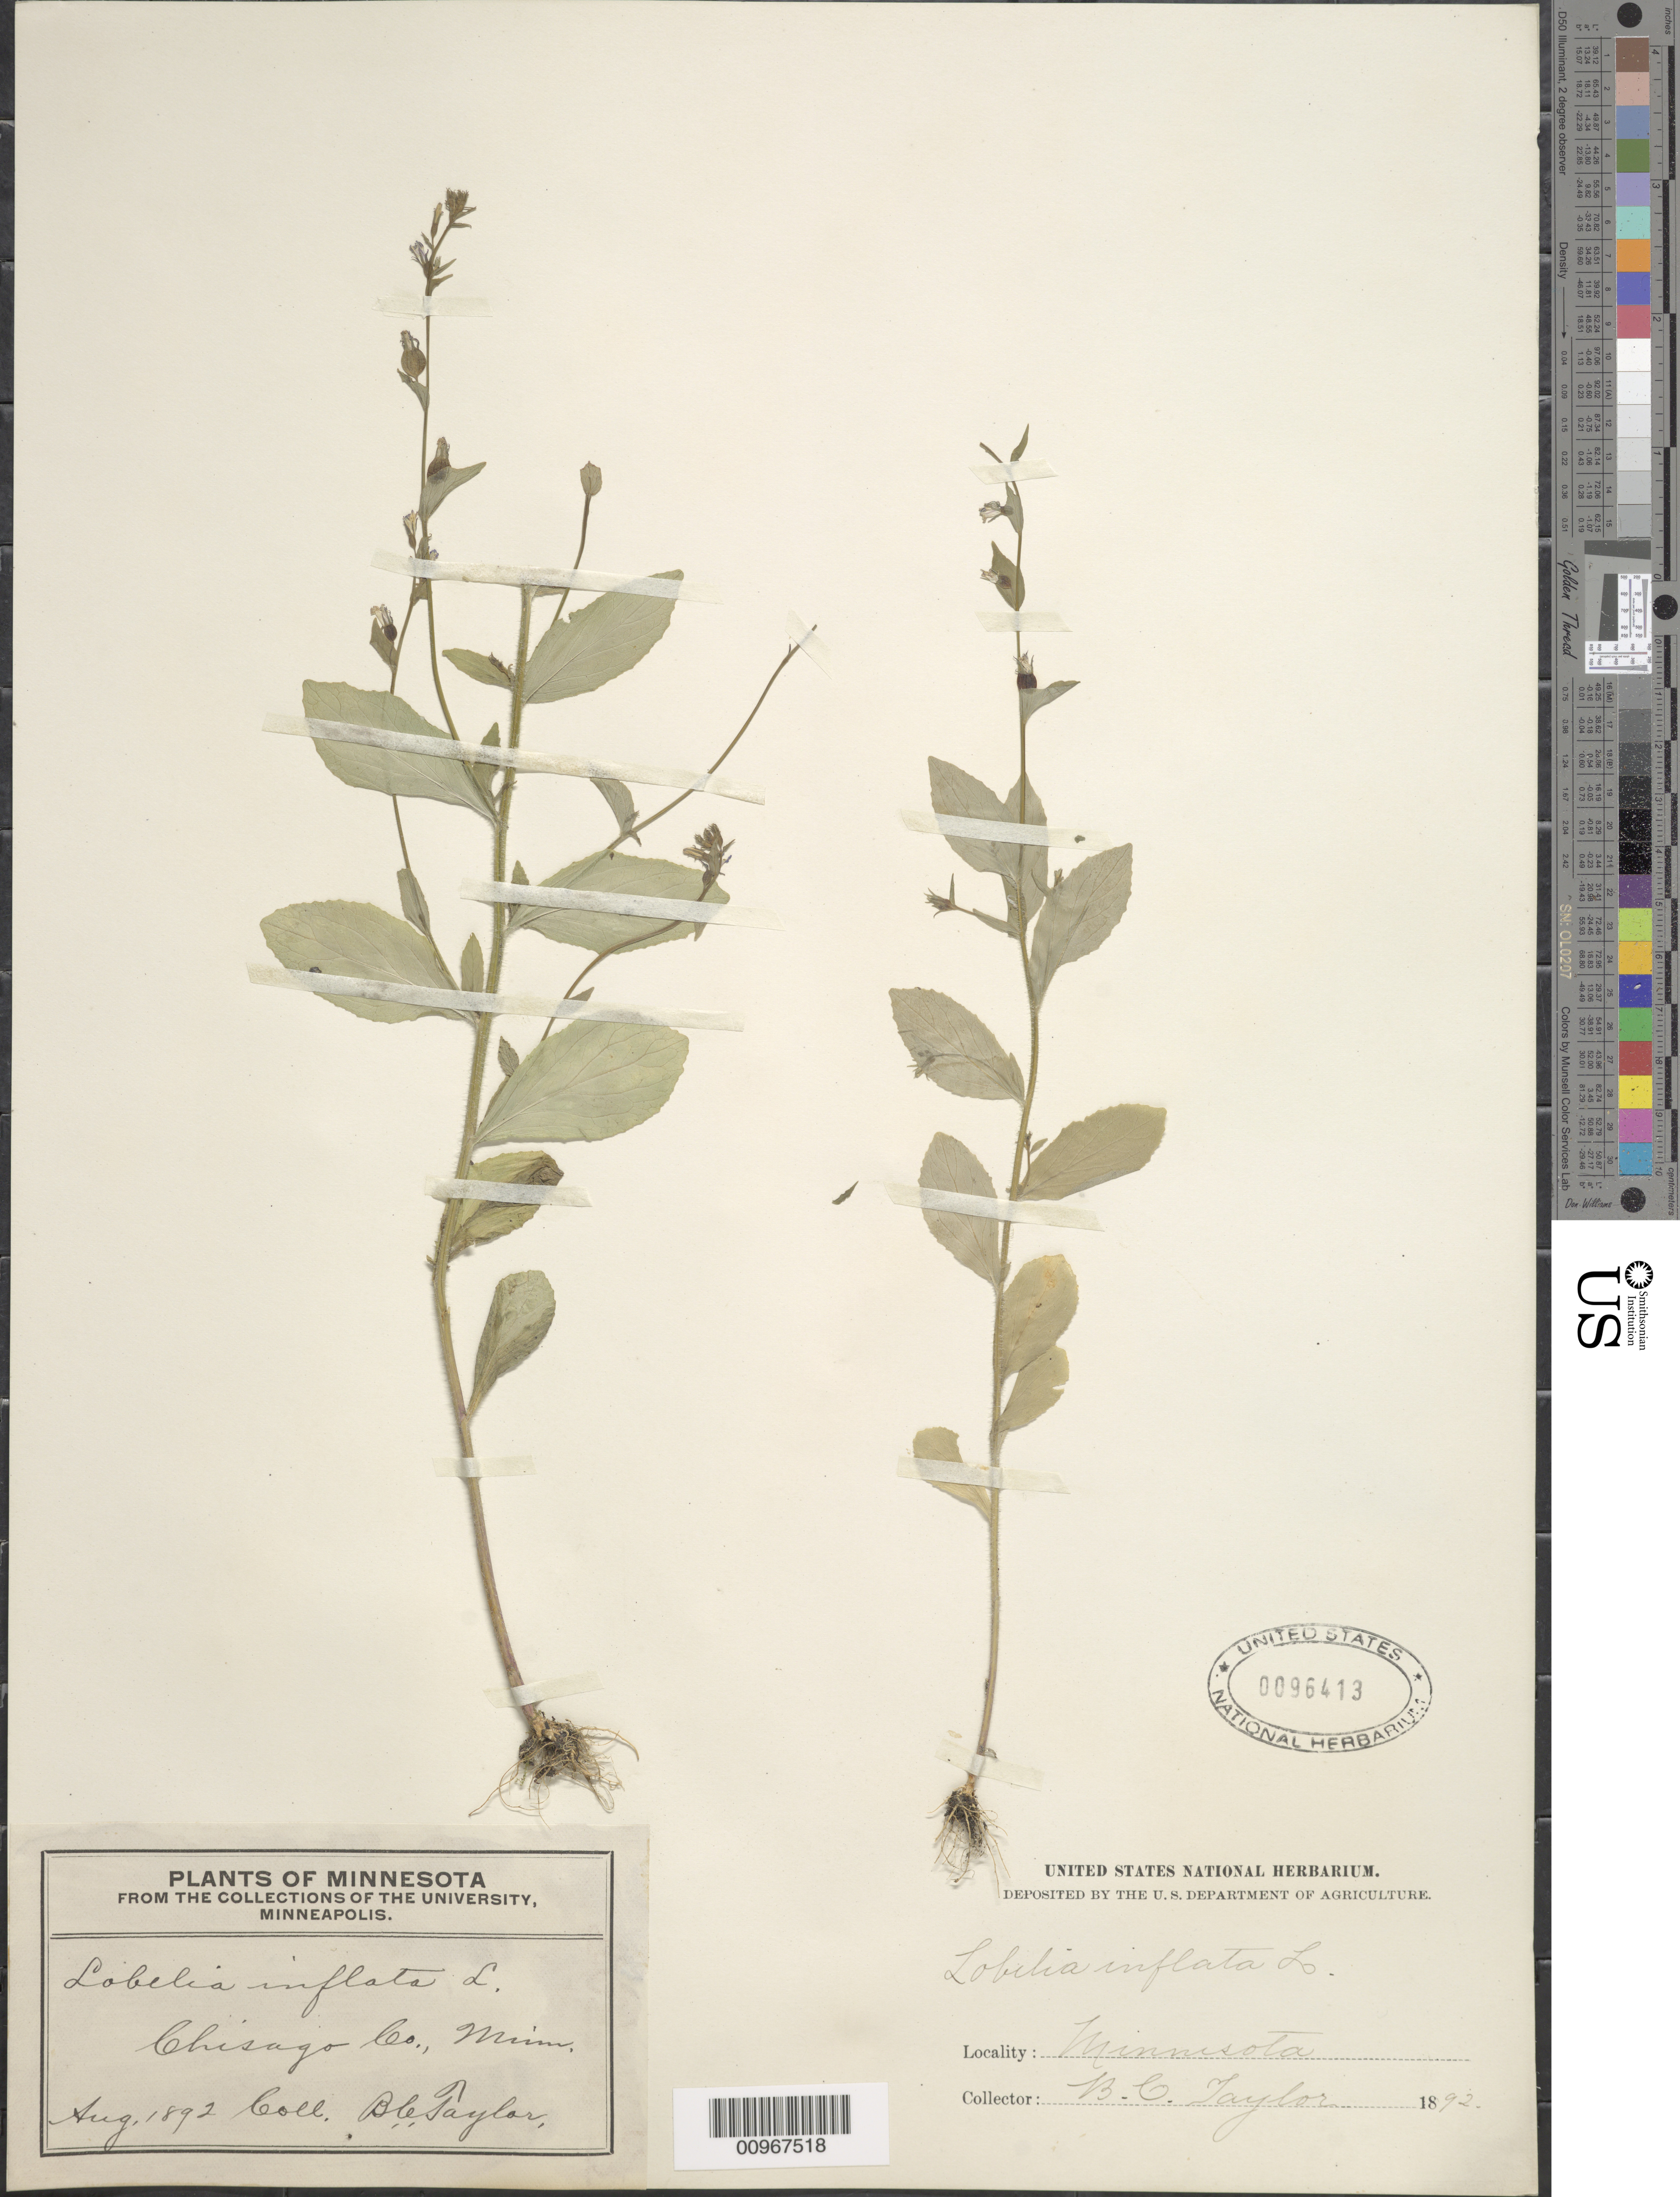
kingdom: Plantae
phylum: Tracheophyta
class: Magnoliopsida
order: Asterales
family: Campanulaceae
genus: Lobelia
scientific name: Lobelia inflata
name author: L.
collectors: B. C. Taylor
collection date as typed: Aug 1892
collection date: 1892-08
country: United States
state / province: Minnesota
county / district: Chisago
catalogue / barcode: US 96413